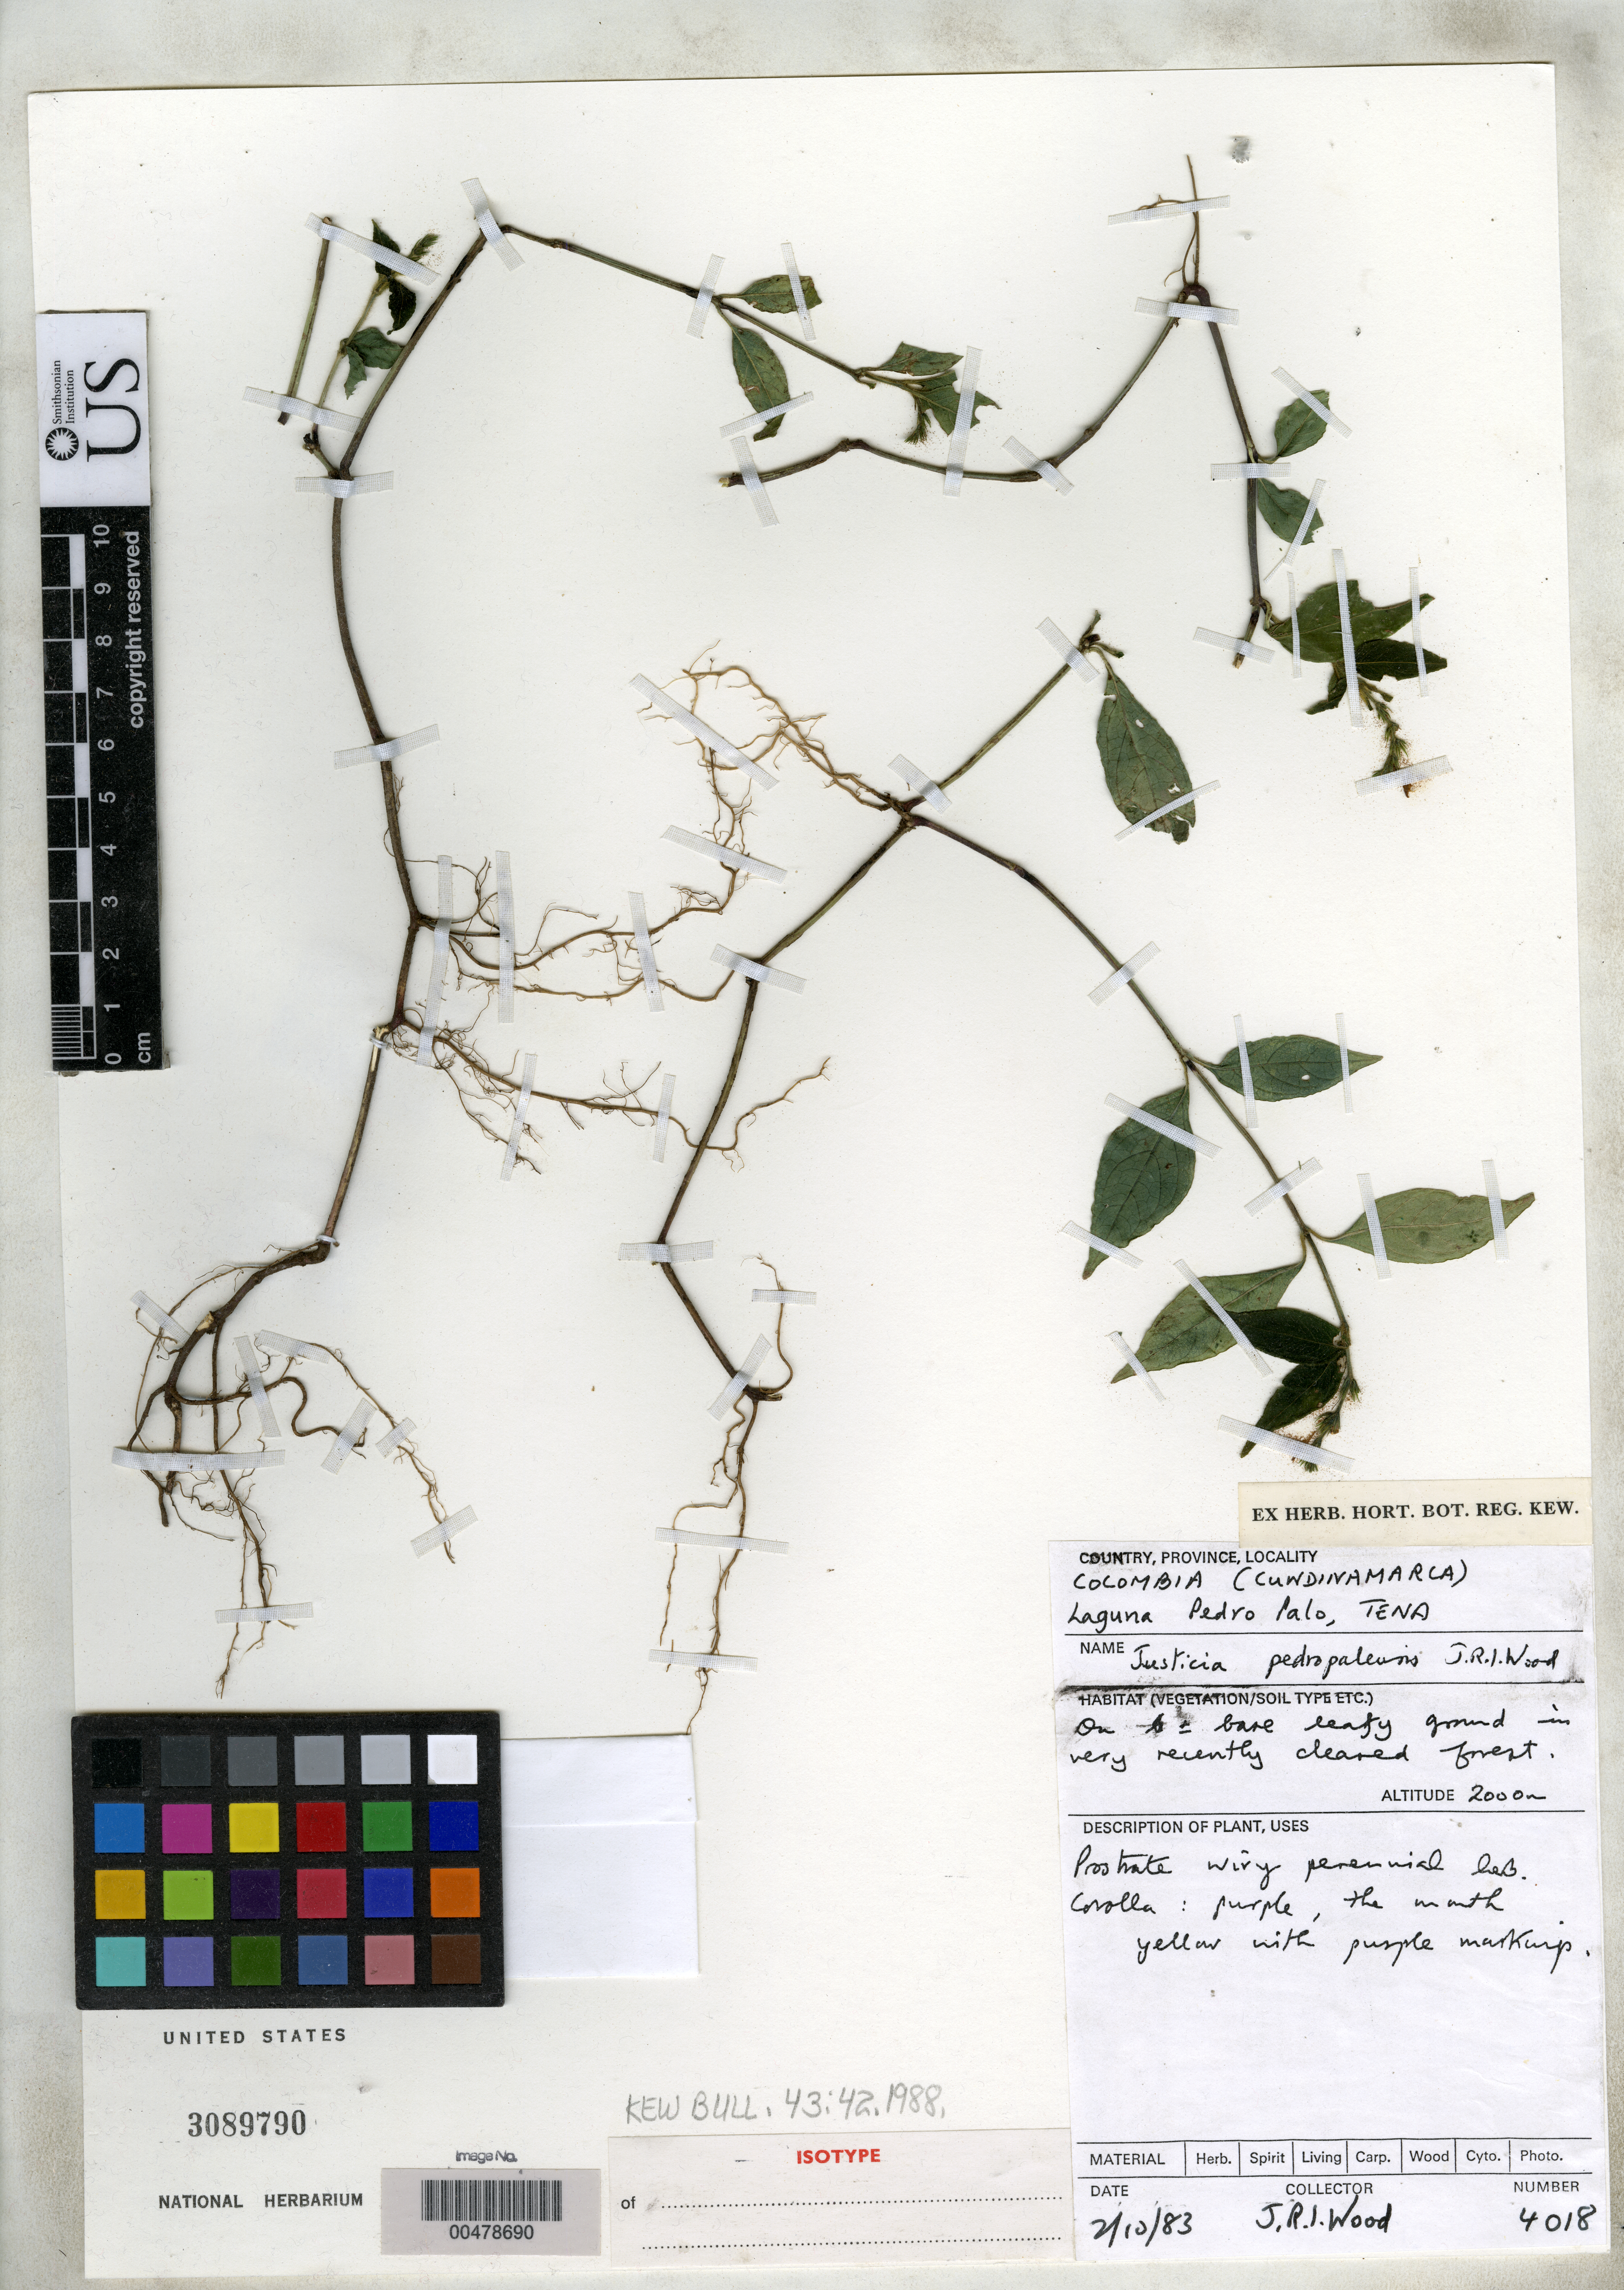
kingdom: Plantae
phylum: Tracheophyta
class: Magnoliopsida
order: Lamiales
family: Acanthaceae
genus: Justicia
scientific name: Justicia pedropalensis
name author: J.R.I. Wood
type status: Isotype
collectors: J. R. I. Wood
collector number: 4018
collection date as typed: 02 Oct 1983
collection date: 1983-10-02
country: Colombia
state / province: Cundinamarca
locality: Laguna Pedro Palo, Tena.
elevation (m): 2000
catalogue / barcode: US 3089790